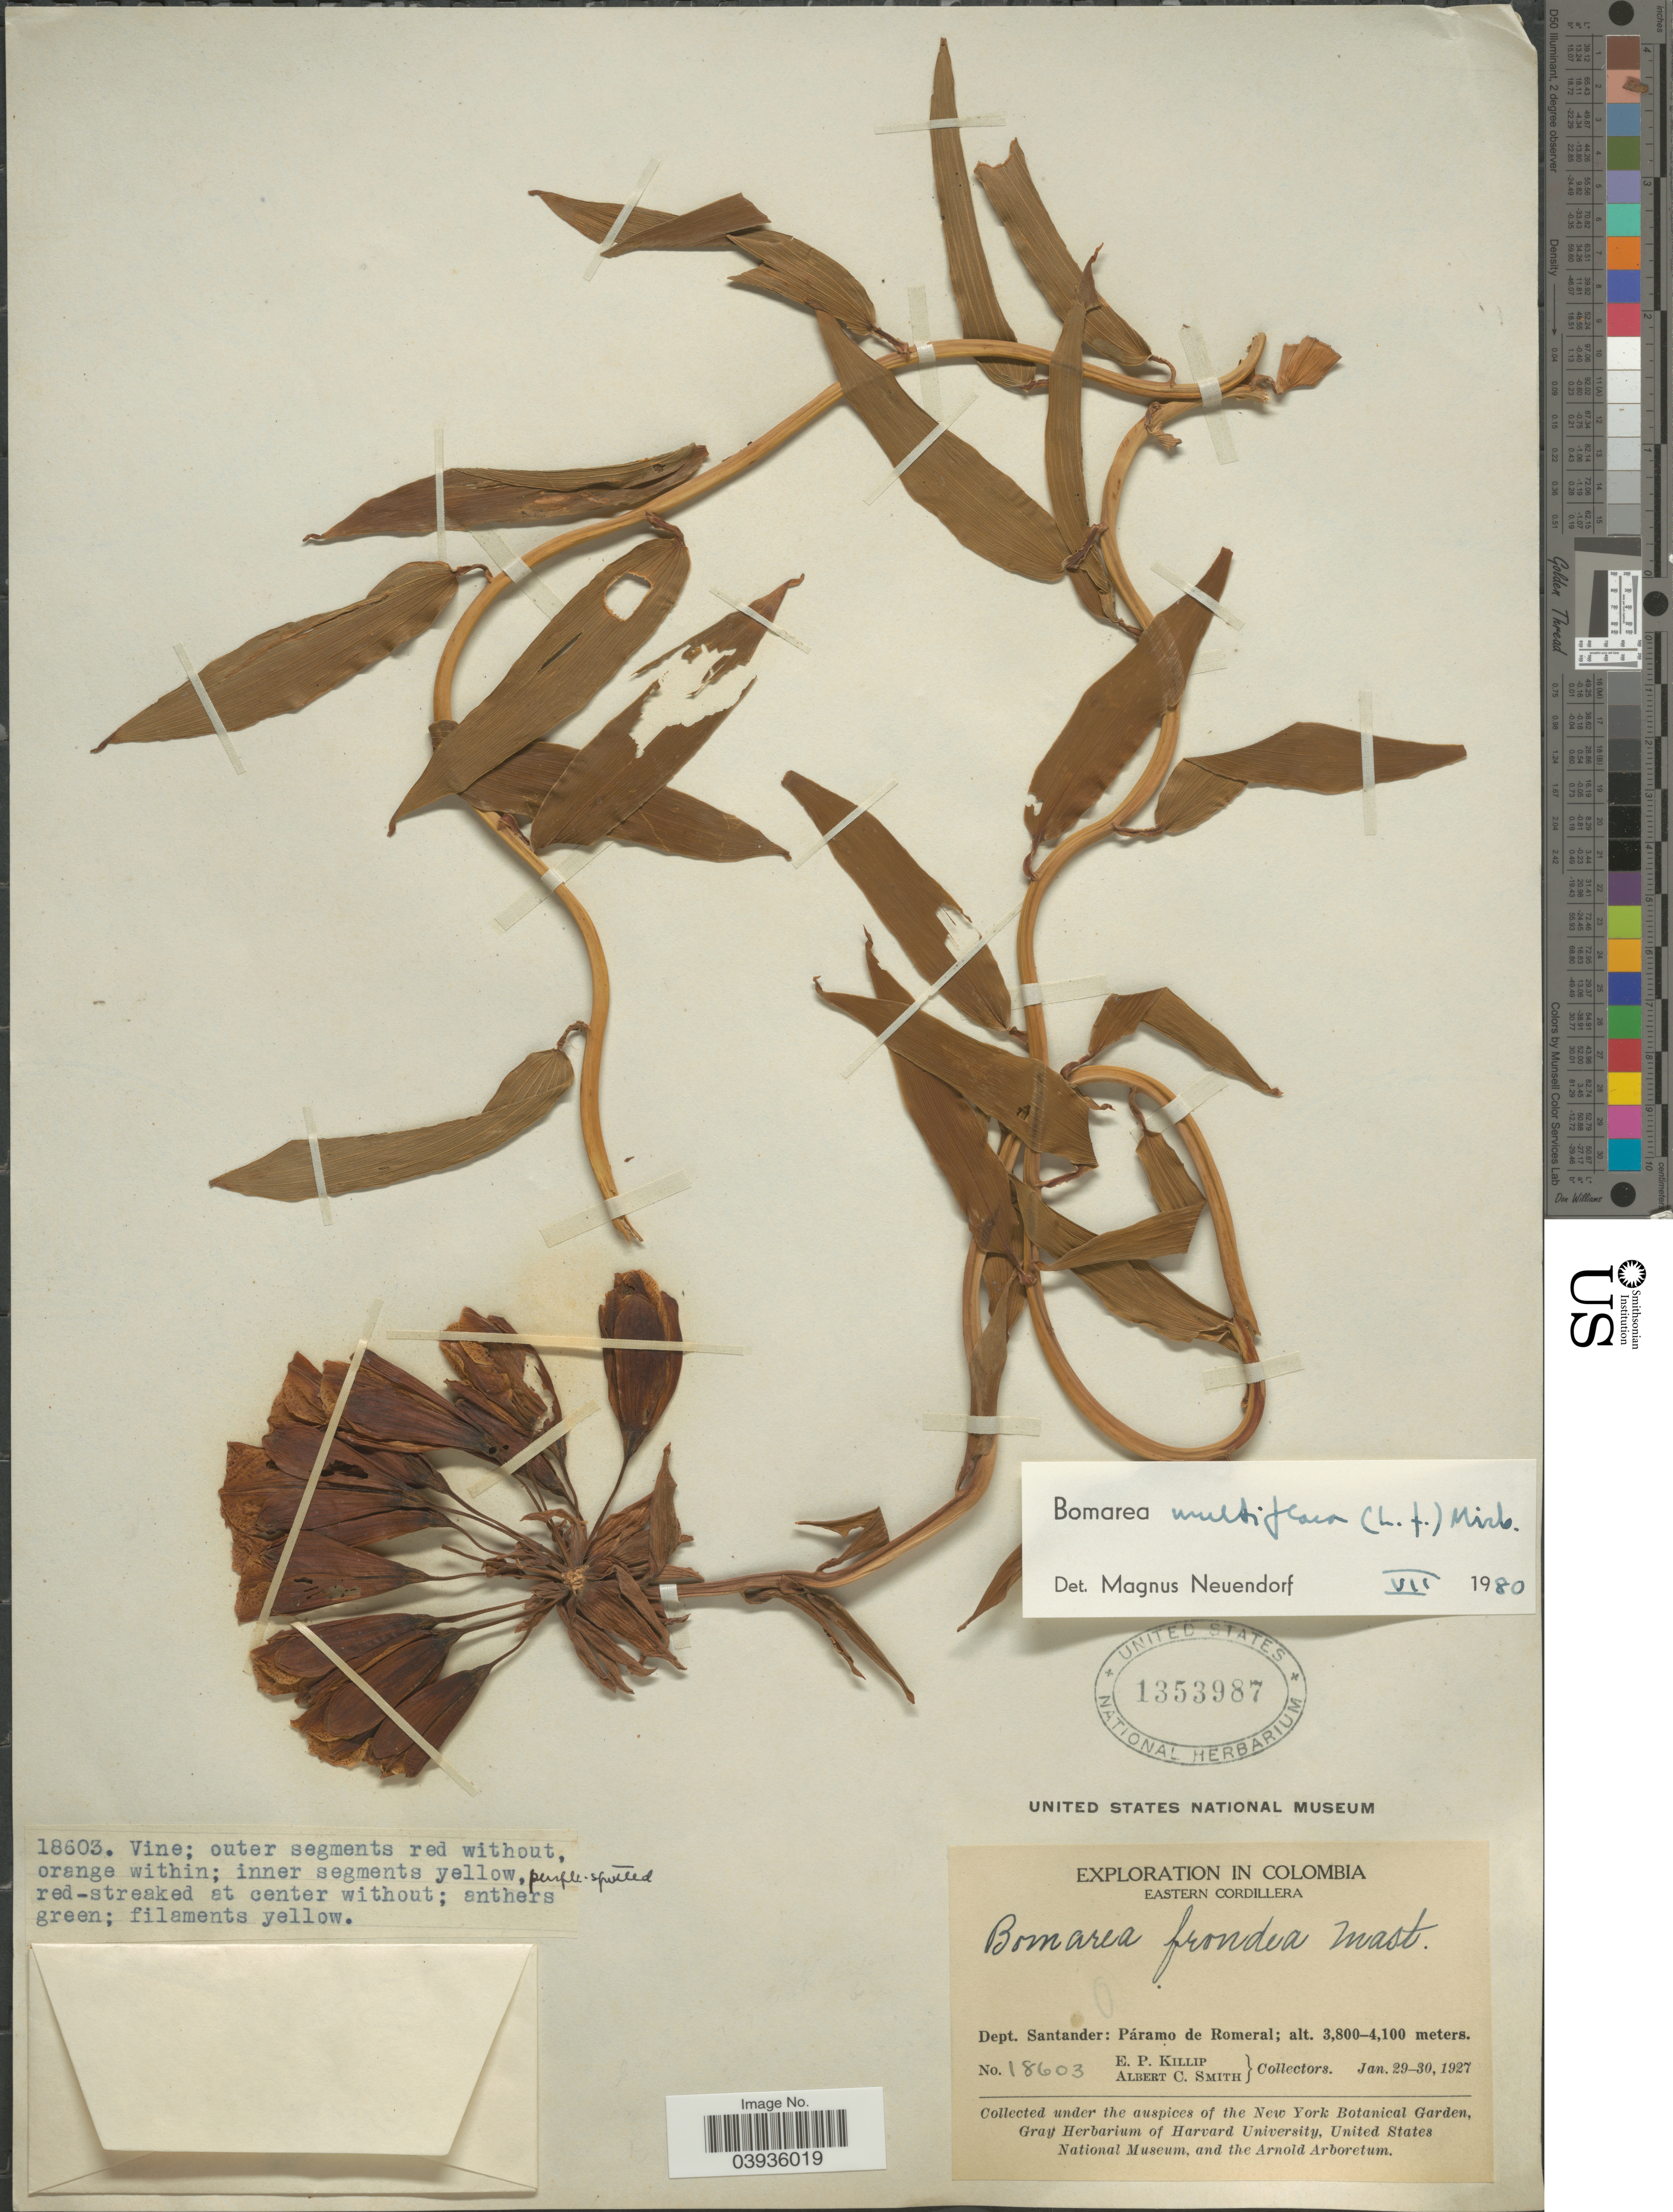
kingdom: Plantae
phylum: Tracheophyta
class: Liliopsida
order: Liliales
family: Alstroemeriaceae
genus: Bomarea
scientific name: Bomarea multiflora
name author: (L. f.) Mirb.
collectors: E. P. Killip & A. C. Smith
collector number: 18603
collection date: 1927-01-29/1927-01-30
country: Colombia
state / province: Santander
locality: Eastern Cordillera. Dept. Santander: Páramo de Romeral.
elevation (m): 3800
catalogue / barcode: US 1353987